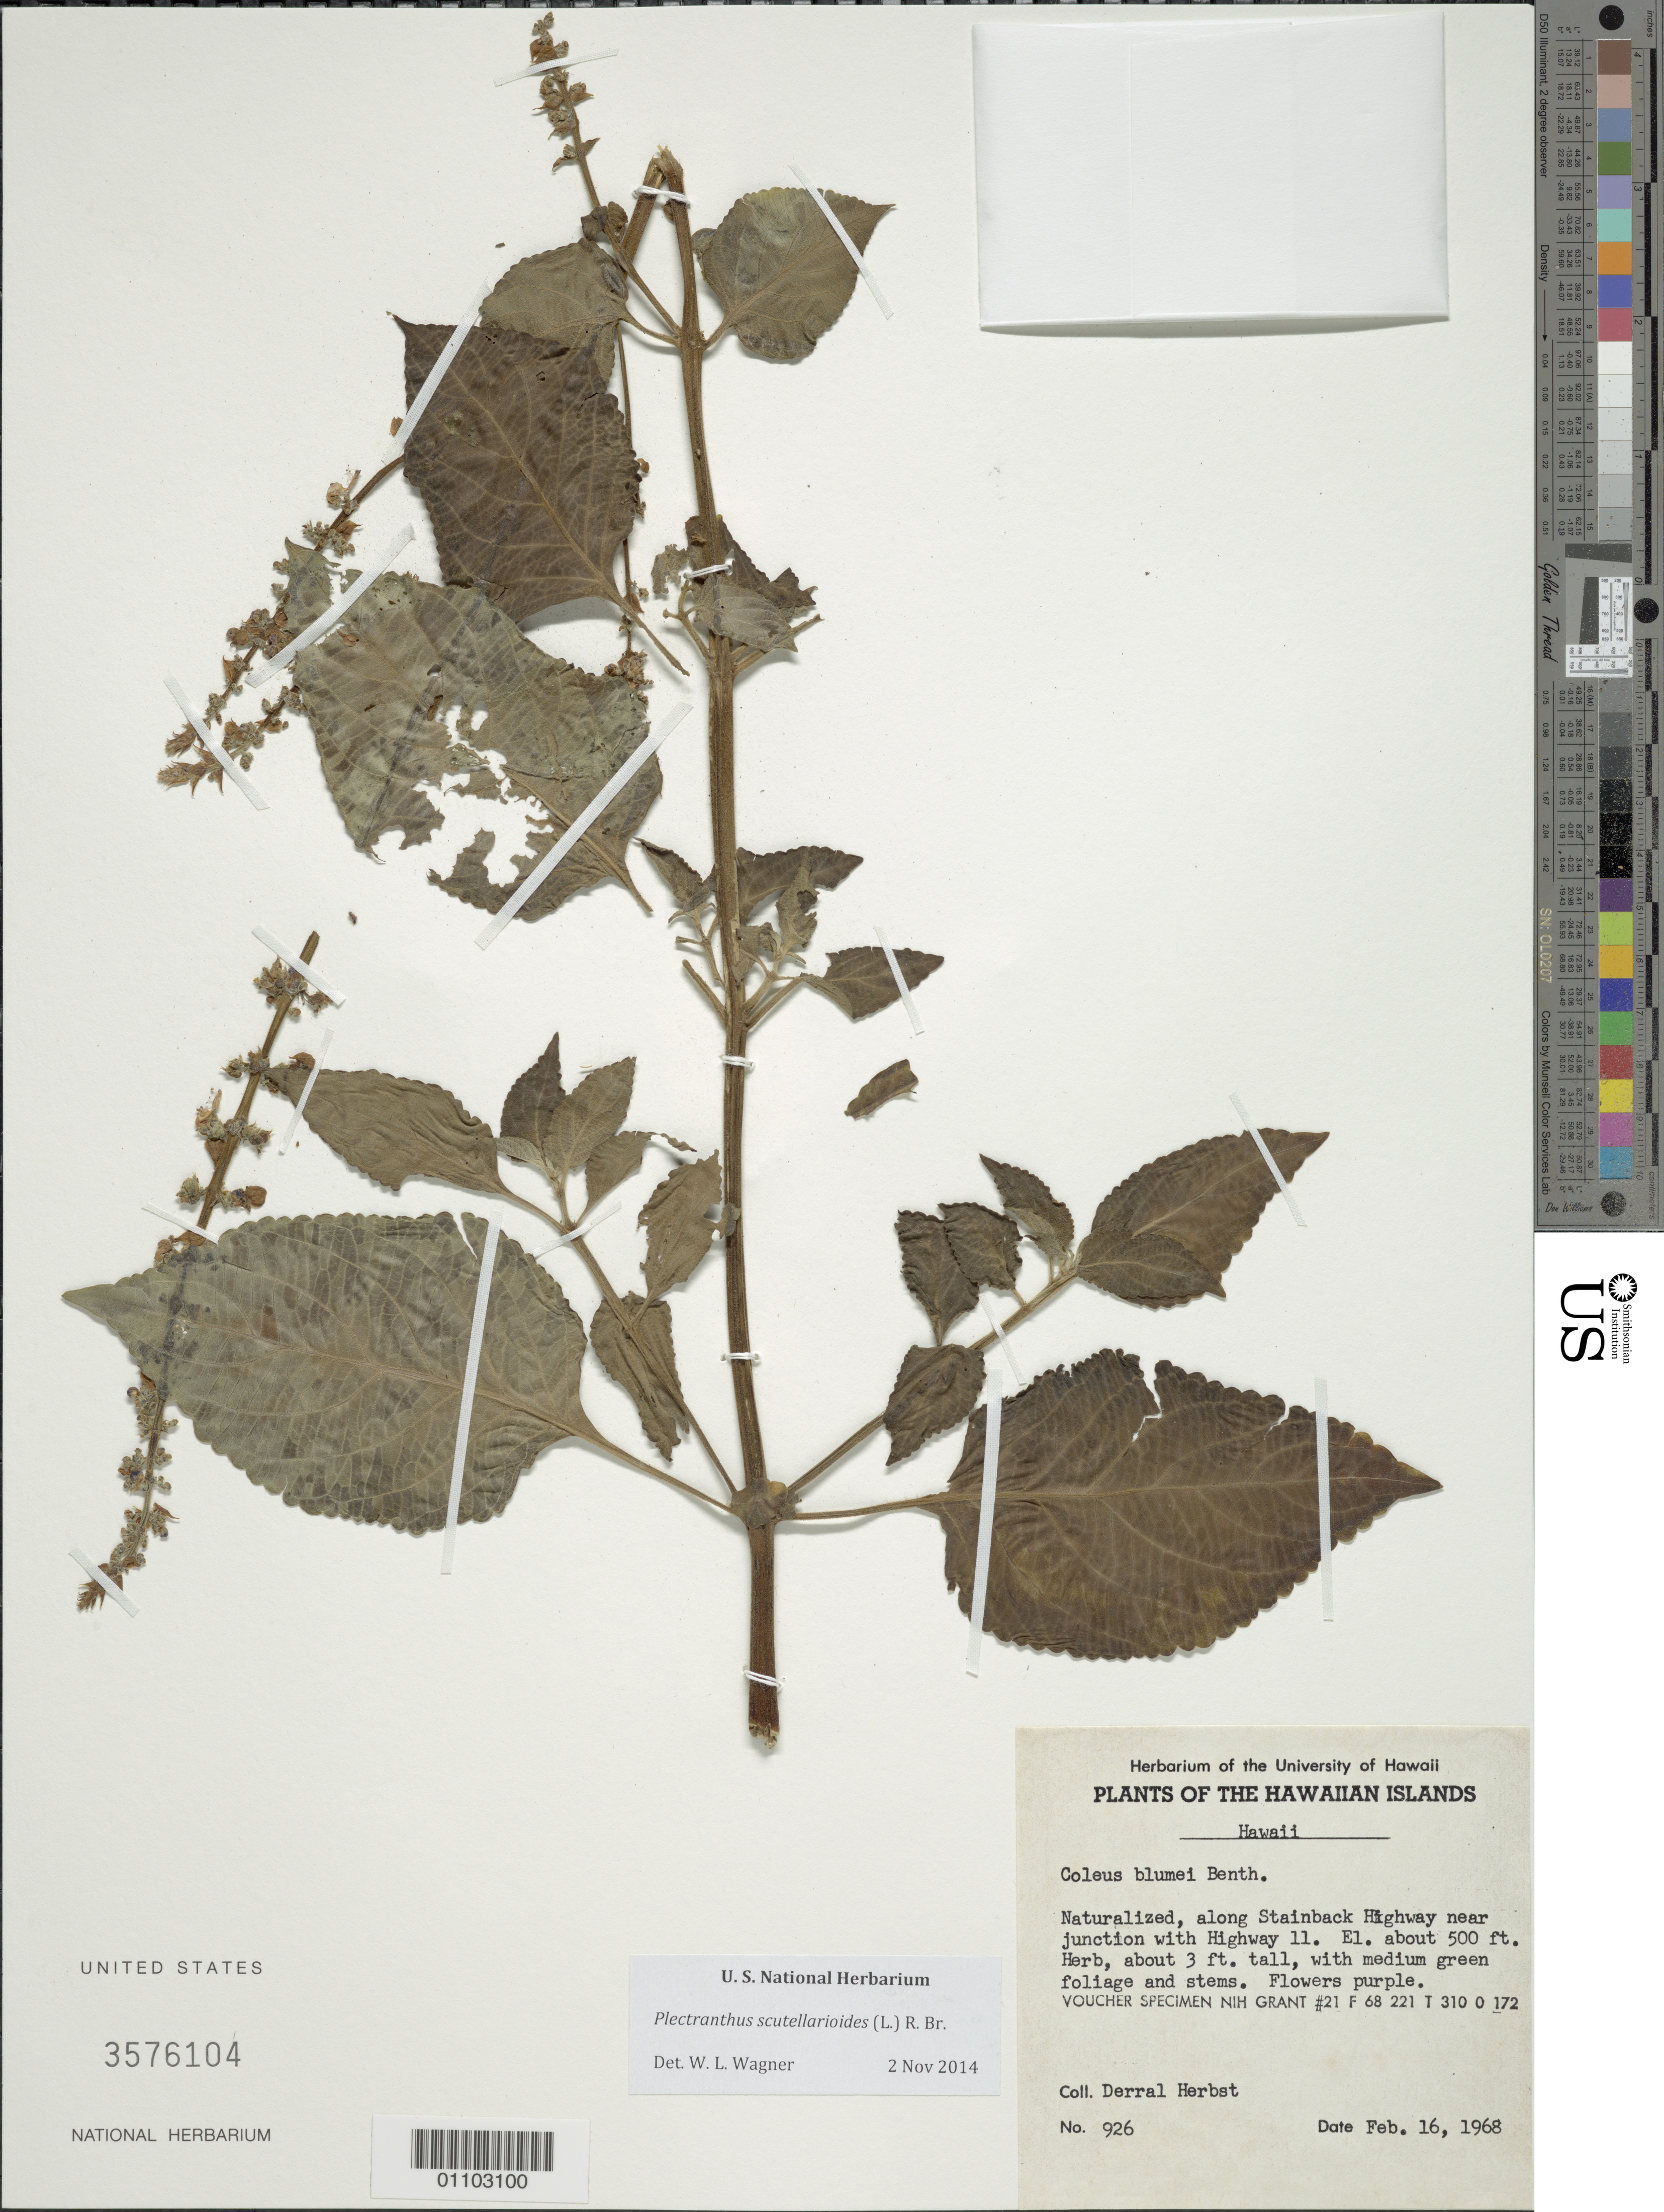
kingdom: Plantae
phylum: Tracheophyta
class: Magnoliopsida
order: Lamiales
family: Lamiaceae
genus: Coleus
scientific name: Coleus scutellarioides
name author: (L.) Benth.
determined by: Wagner, W. L., (BOT), Smithsonian Institution - National Museum of Natural History (UNITED STATES)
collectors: D. R. Herbst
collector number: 926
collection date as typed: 16 Feb 1968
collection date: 1968-02-16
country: United States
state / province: Hawaii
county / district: Hawaii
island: Hawaii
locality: Along Stainback Highway near junction with Highway 11.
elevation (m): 152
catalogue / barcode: US 3576104